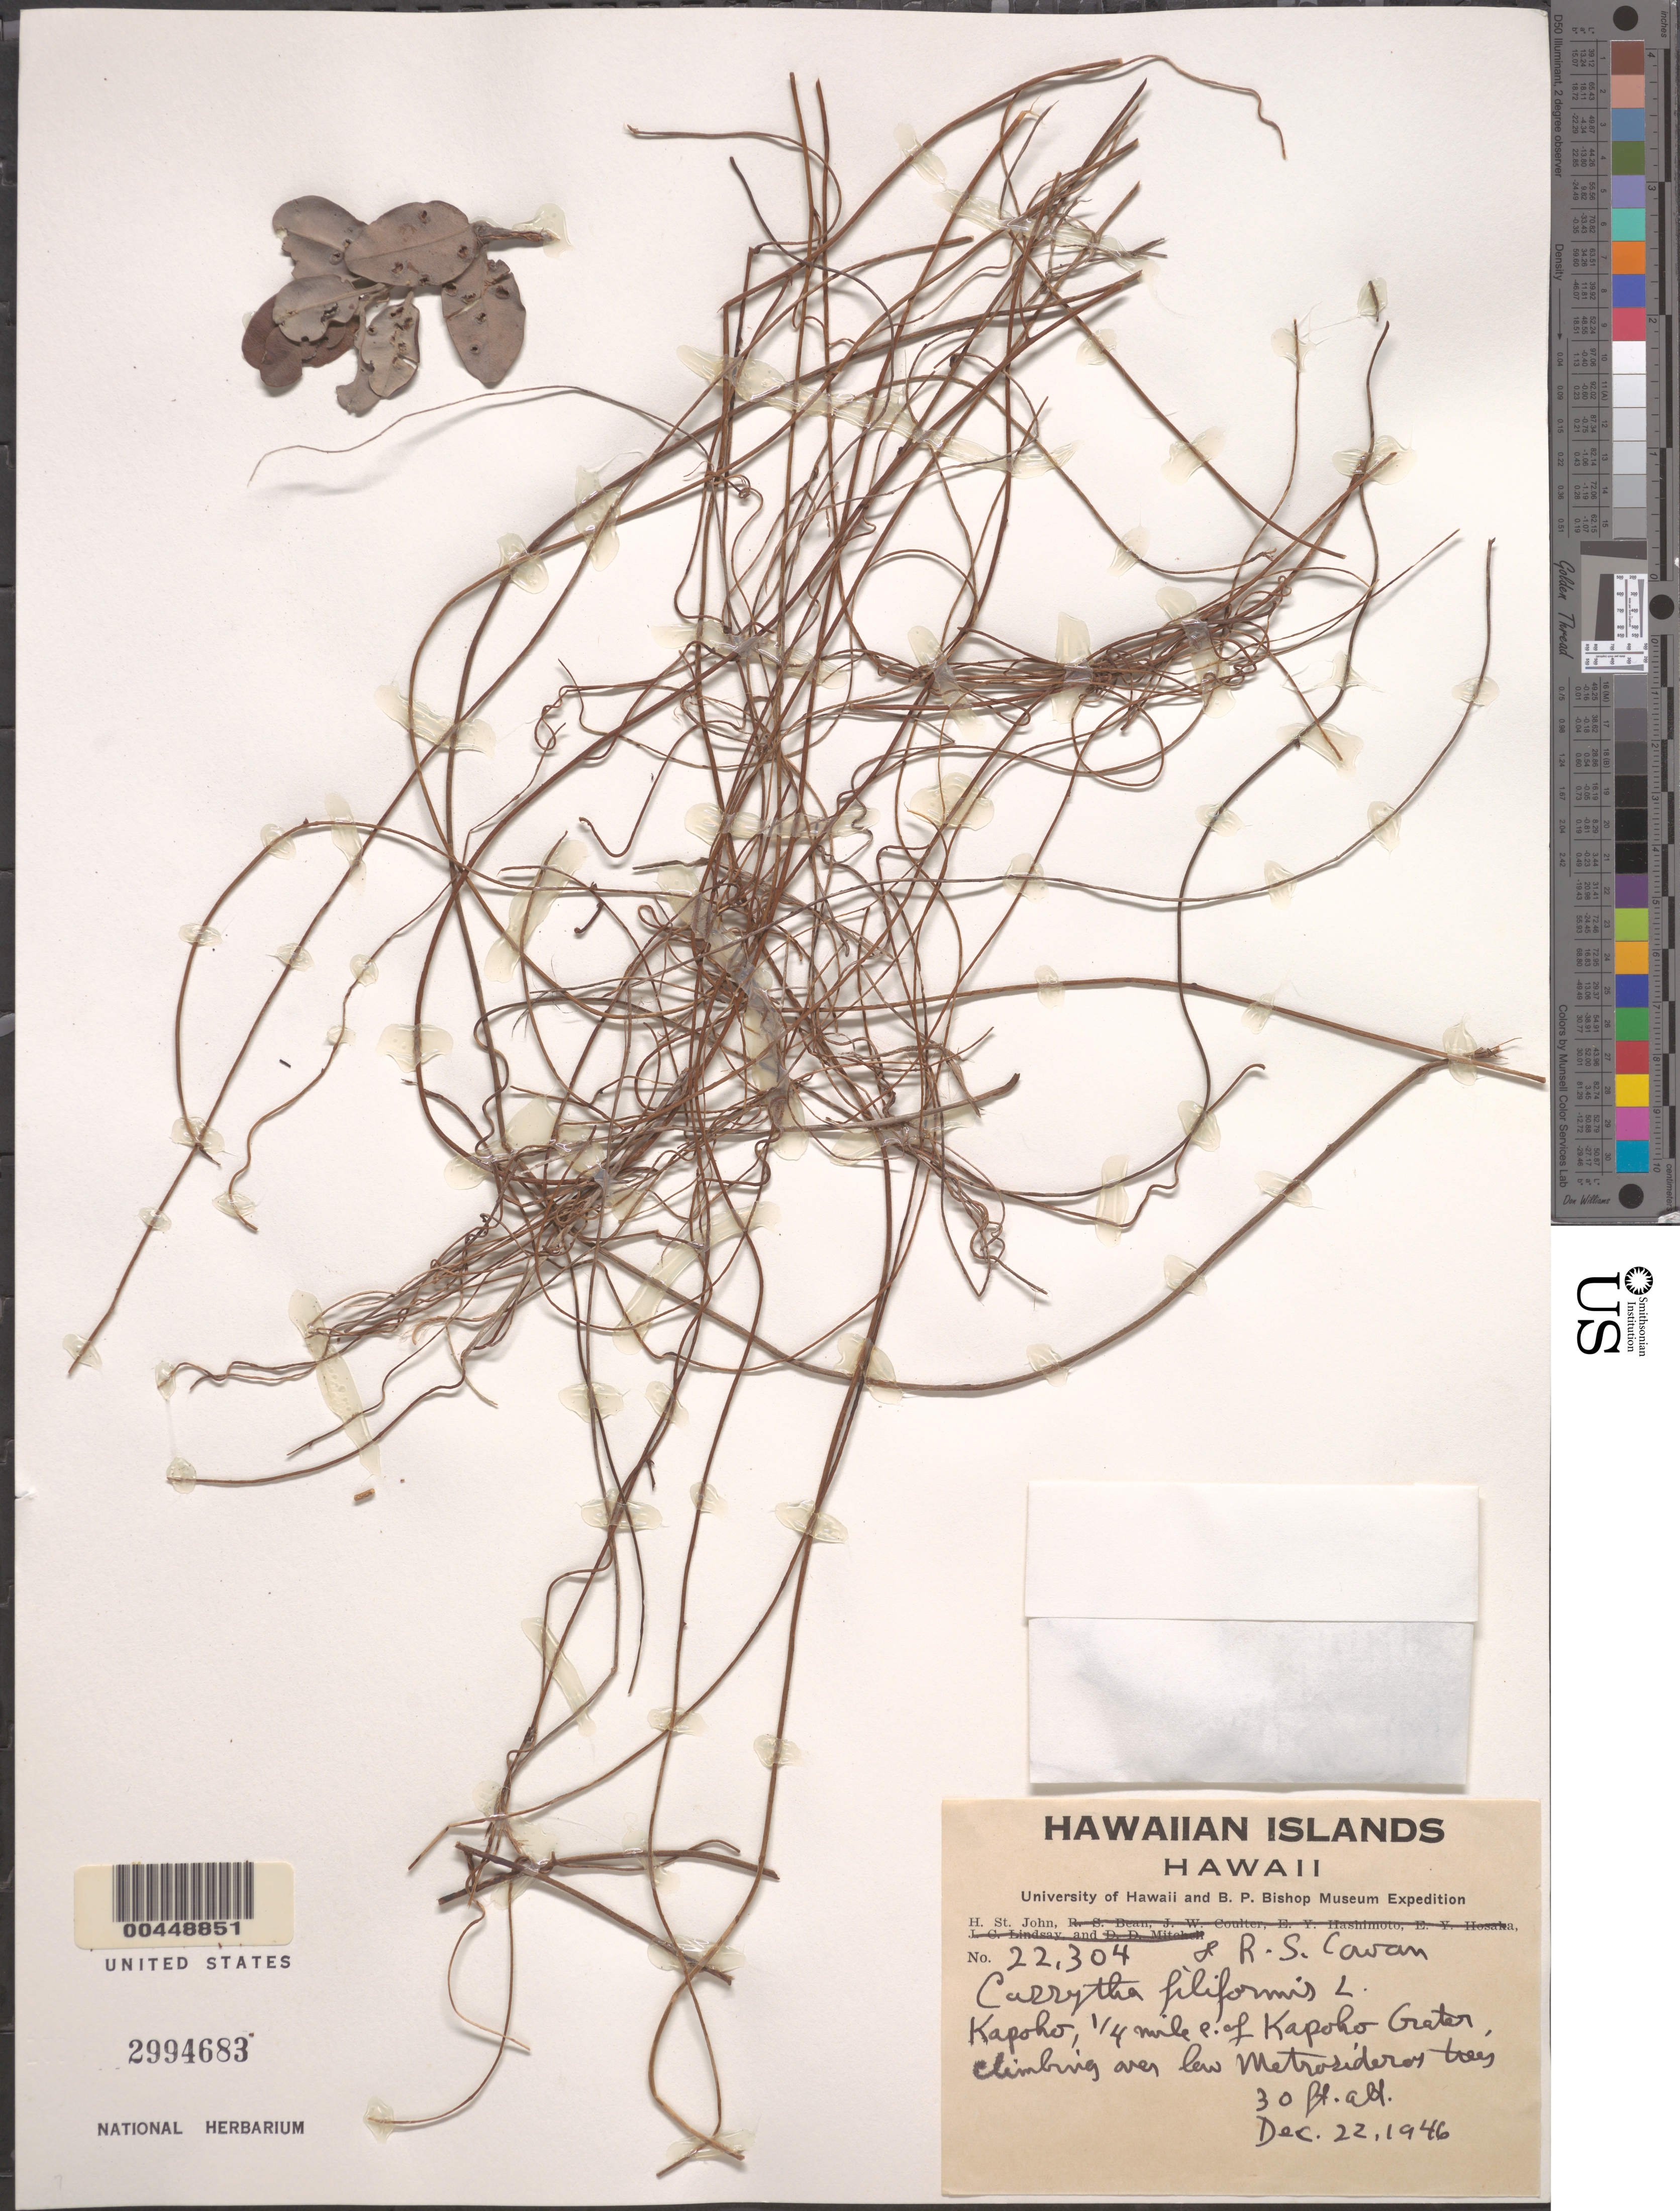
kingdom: Plantae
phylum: Tracheophyta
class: Magnoliopsida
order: Laurales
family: Lauraceae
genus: Cassytha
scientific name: Cassytha filiformis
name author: L.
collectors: H. St. John & R. S. Cowan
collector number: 22304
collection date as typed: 22 Dec 1946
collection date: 1946-12-22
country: United States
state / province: Hawaii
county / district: Hawaii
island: Hawaii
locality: Kapoho, .25 mi E of Kapoho Crater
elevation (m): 9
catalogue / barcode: US 2994683